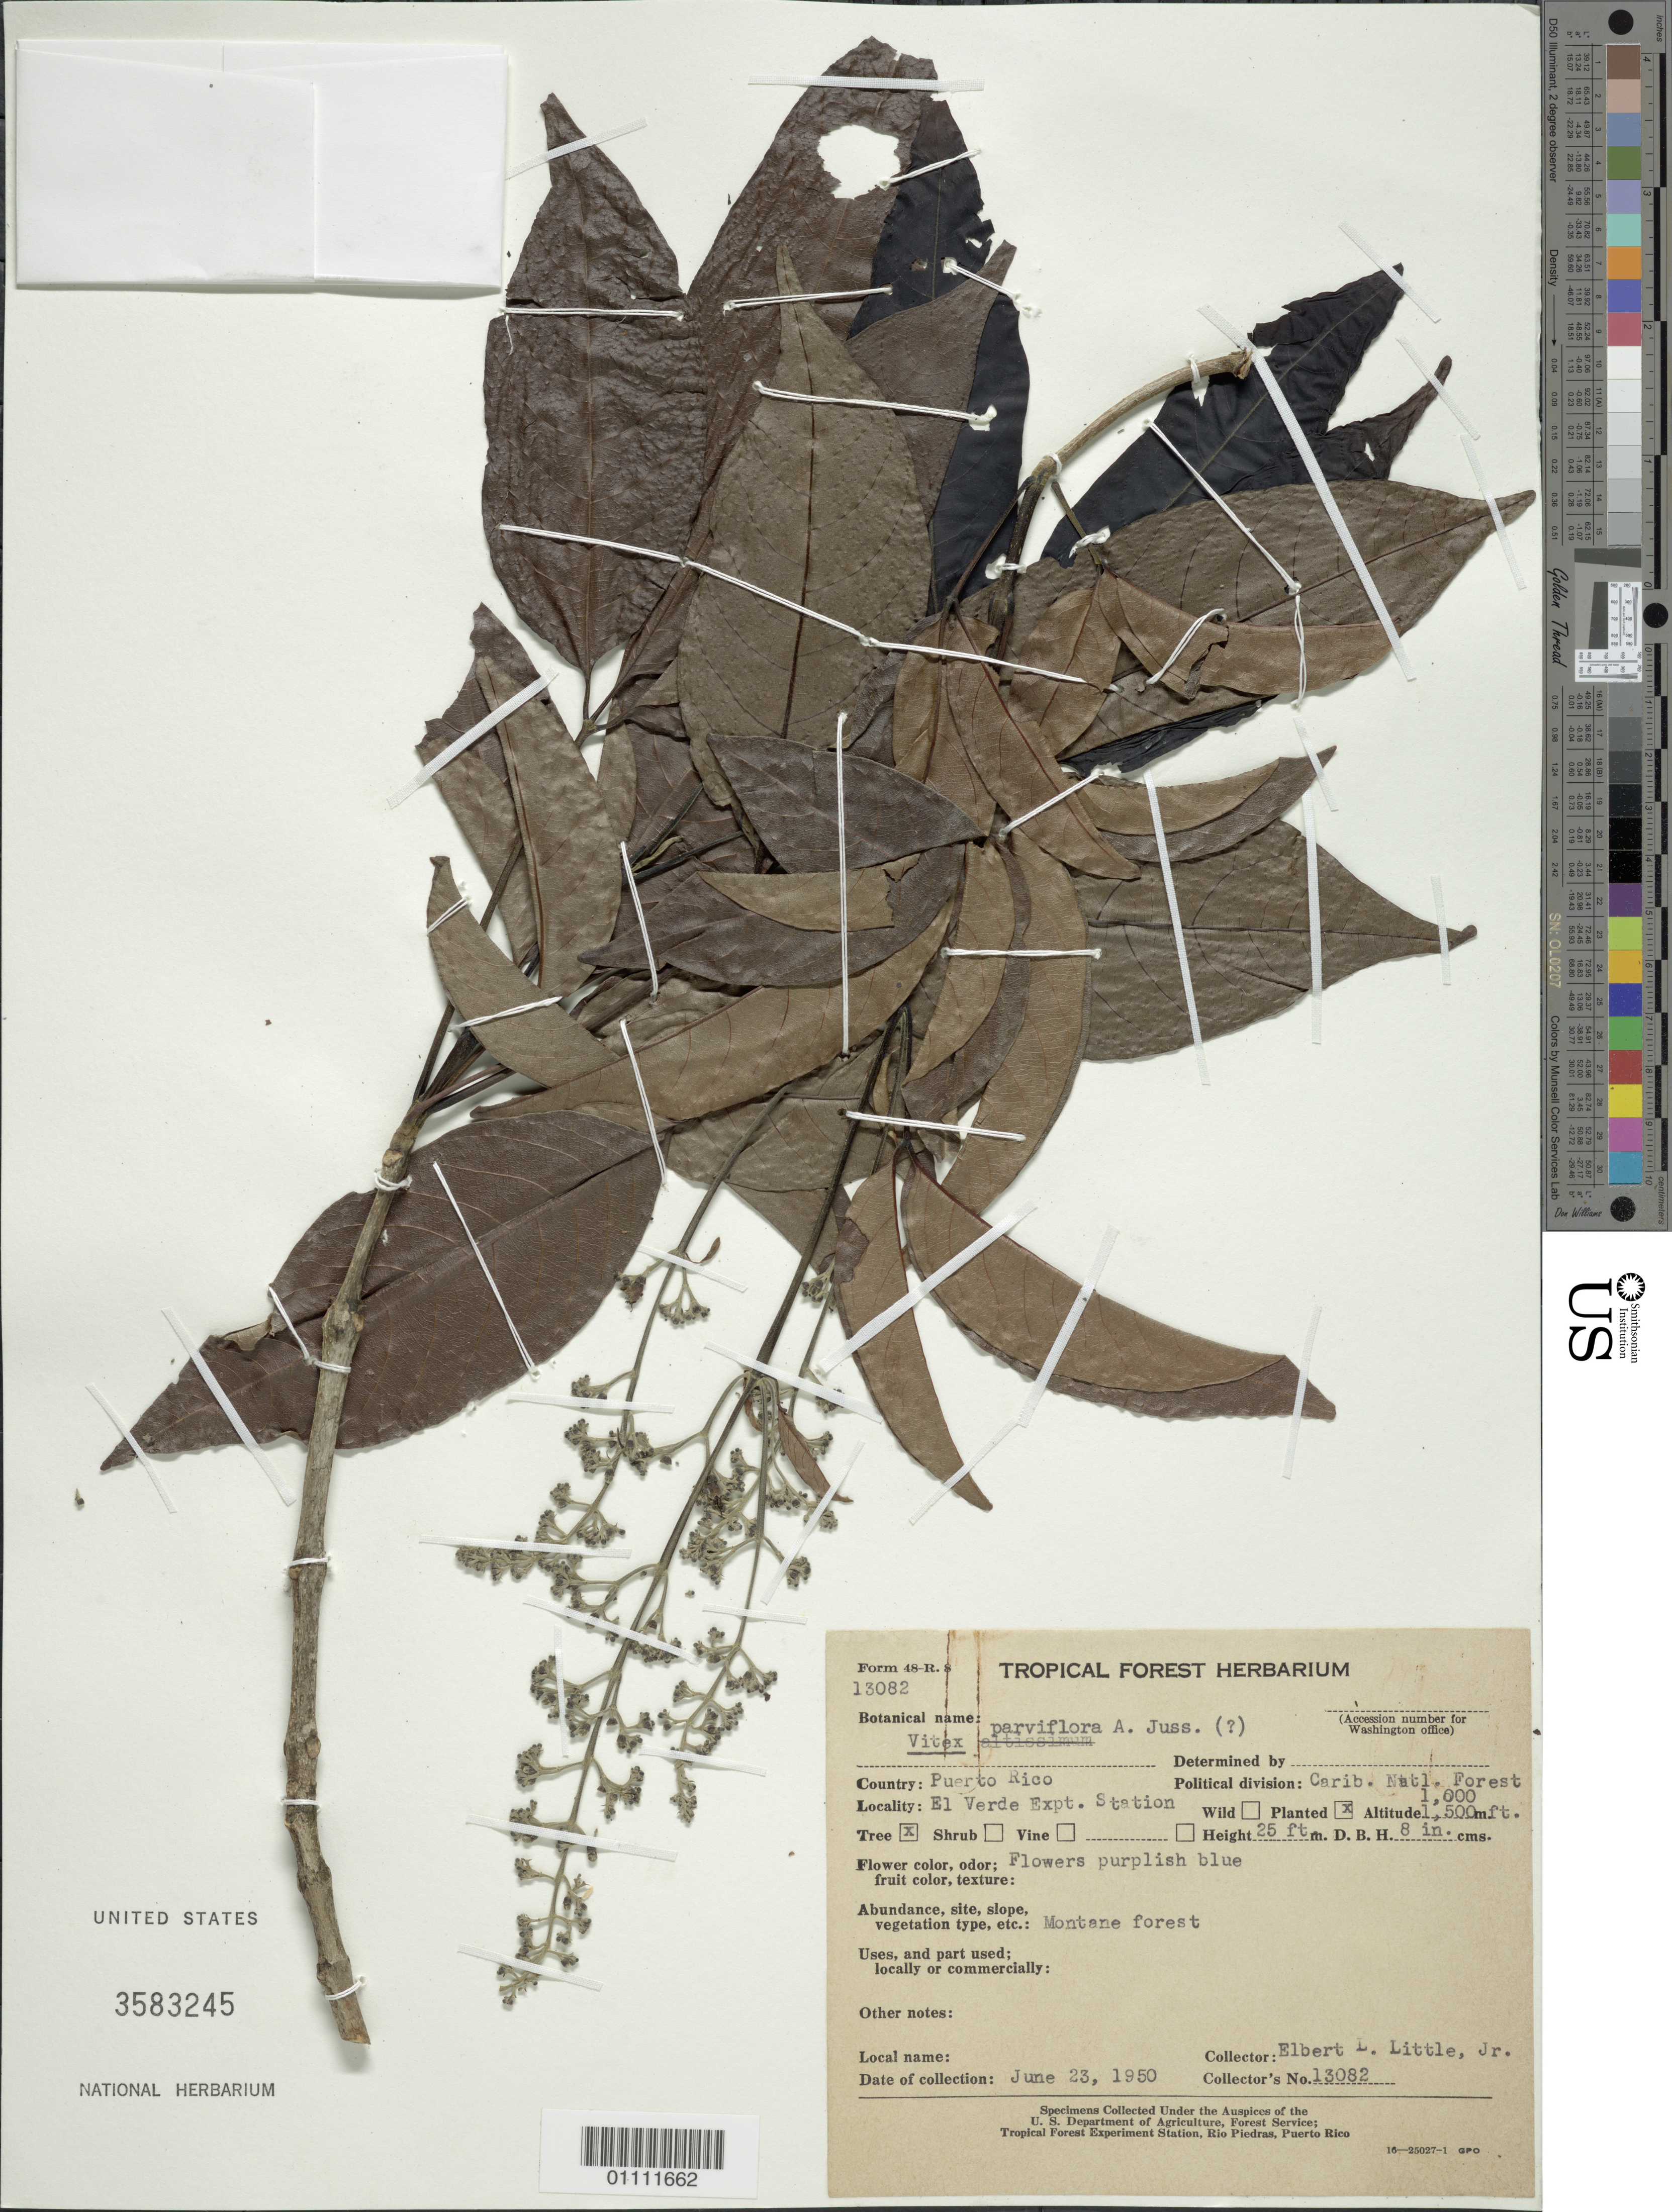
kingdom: Plantae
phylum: Tracheophyta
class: Magnoliopsida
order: Lamiales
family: Lamiaceae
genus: Vitex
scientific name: Vitex parviflora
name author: A. Juss.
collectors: E. L. Little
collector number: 13082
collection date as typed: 23 Jun 1950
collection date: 1950-06-23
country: Puerto Rico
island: Puerto Rico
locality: Carib. Natl. Forest, El Verde Expt. Station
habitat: Montane forest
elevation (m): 305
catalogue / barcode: US 3583245